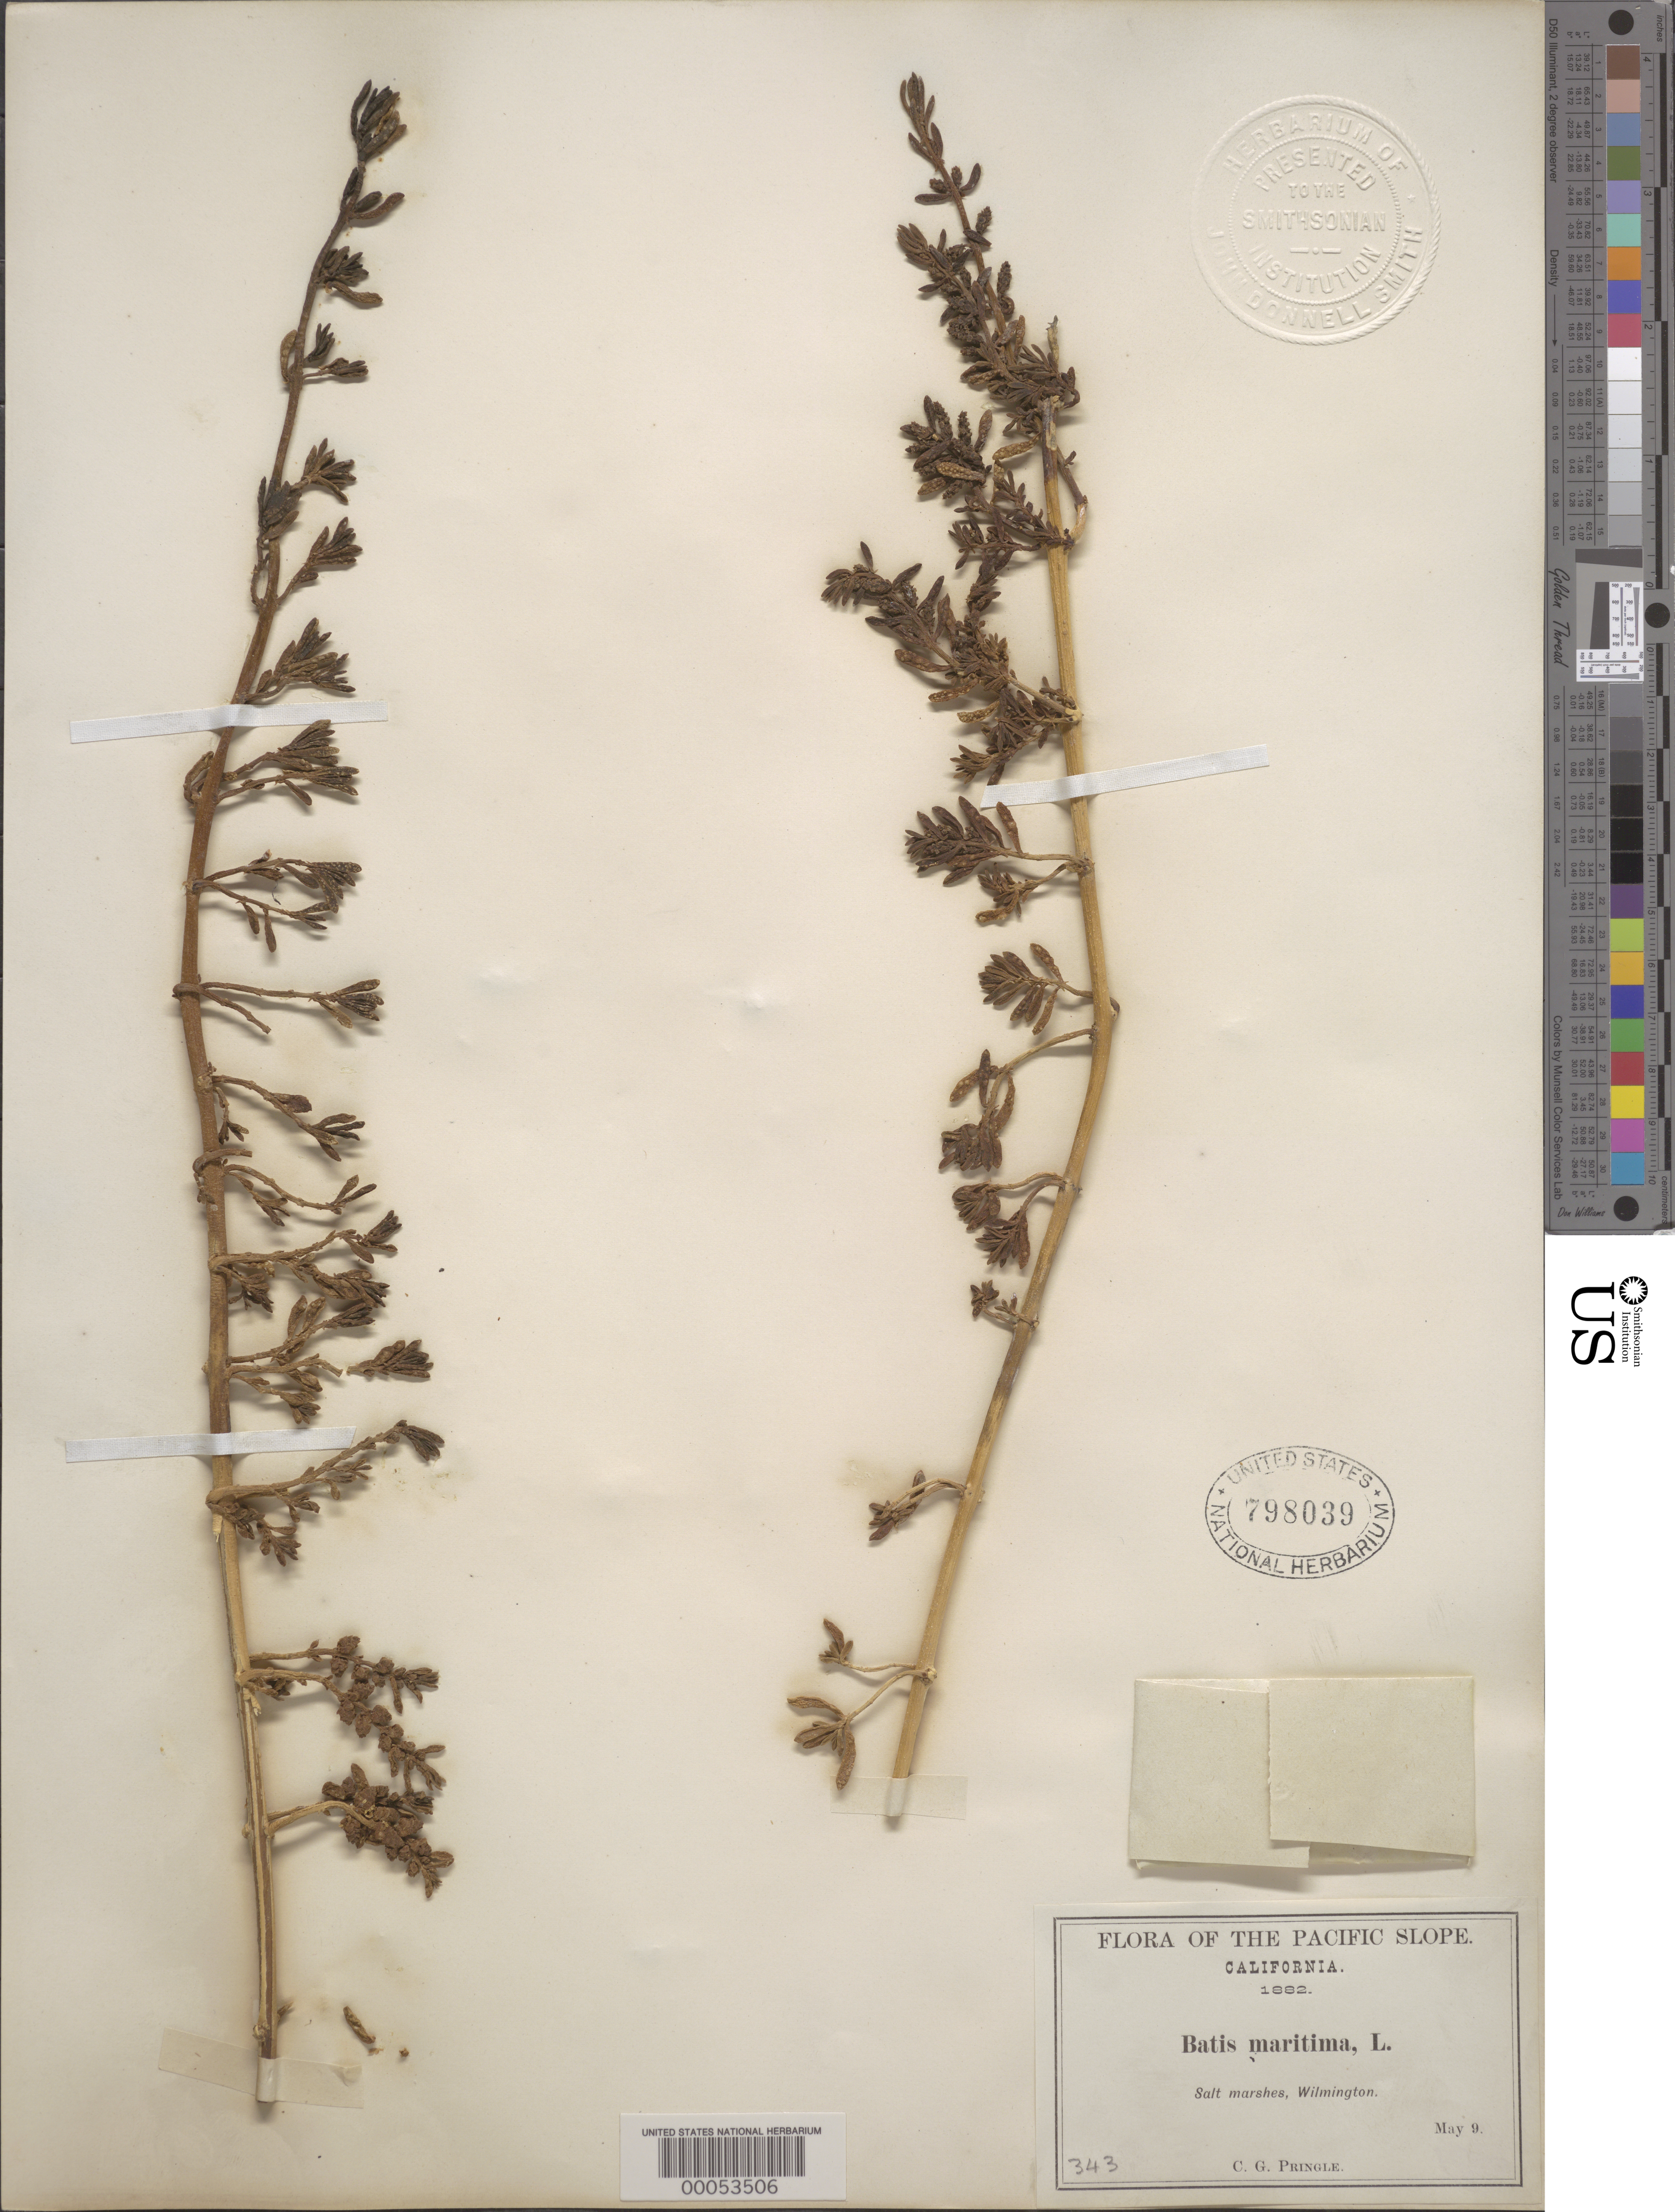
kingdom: Plantae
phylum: Tracheophyta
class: Magnoliopsida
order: Brassicales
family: Bataceae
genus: Batis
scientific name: Batis maritima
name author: L.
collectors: C. G. Pringle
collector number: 343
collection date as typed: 09 May 1882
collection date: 1882-05-09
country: United States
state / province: California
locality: Wilmington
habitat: Salt marshes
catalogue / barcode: US 798039